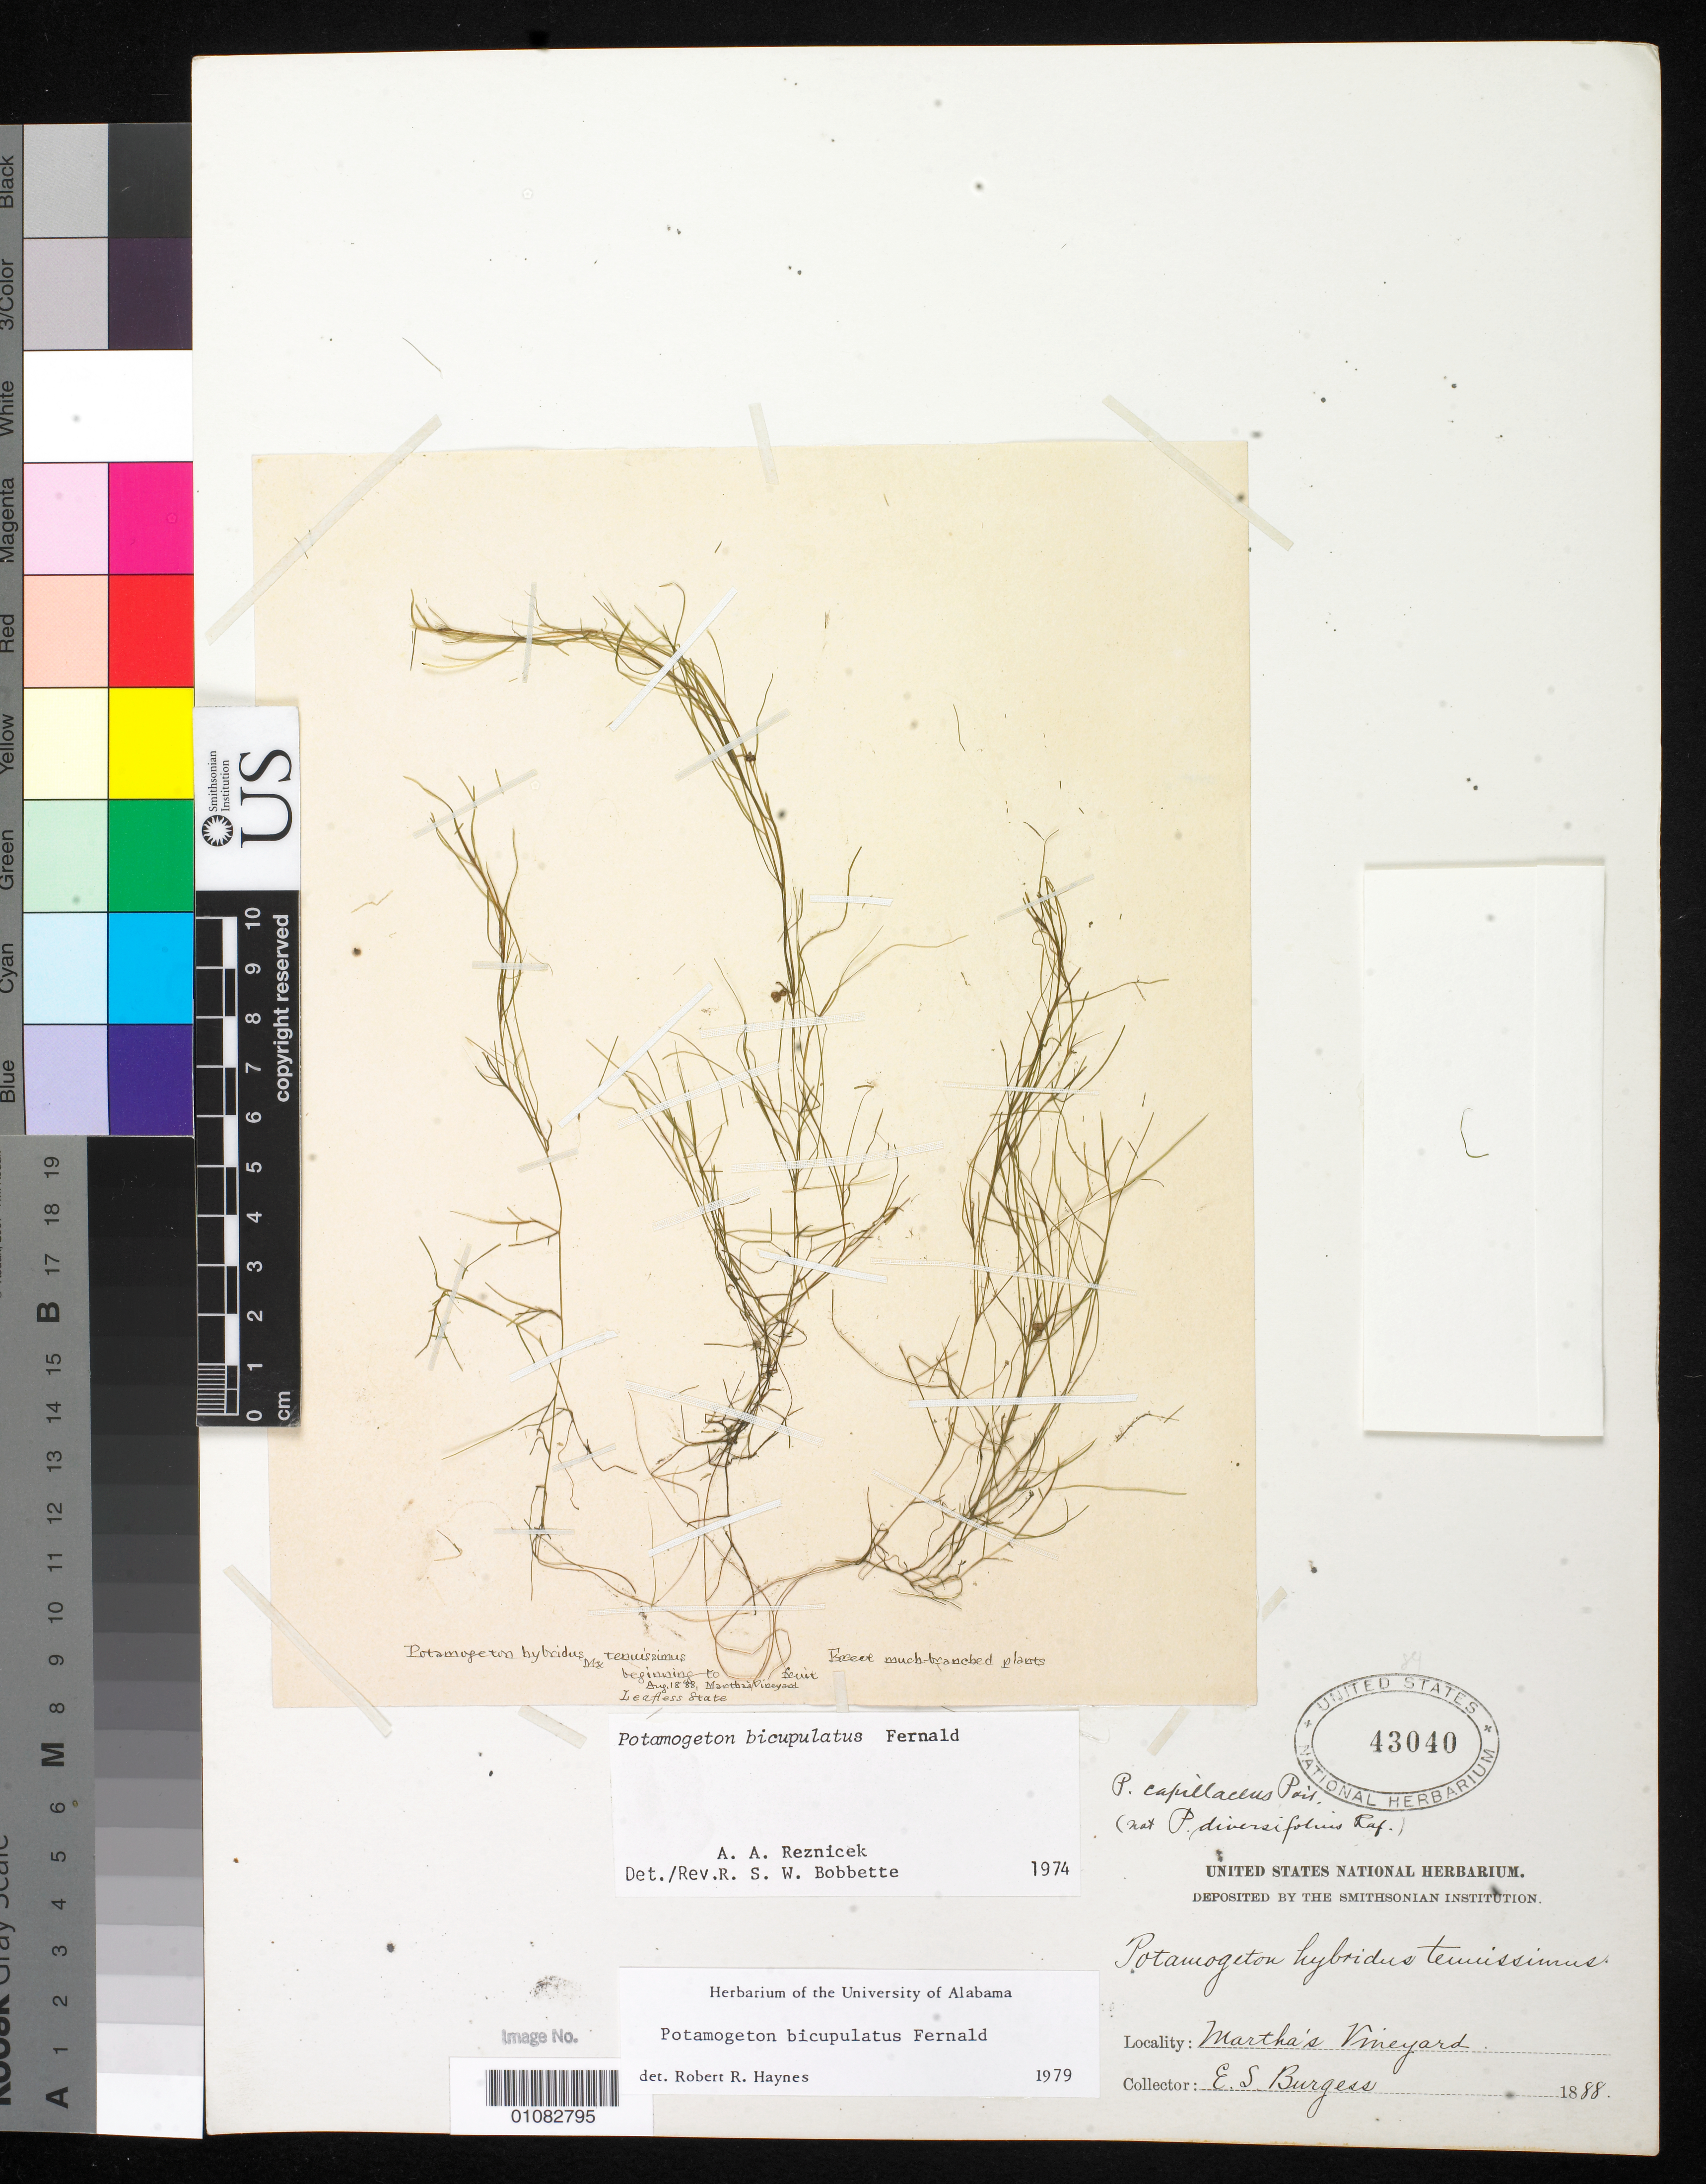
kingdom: Plantae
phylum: Tracheophyta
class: Liliopsida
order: Alismatales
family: Potamogetonaceae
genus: Potamogeton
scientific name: Potamogeton bicupulatus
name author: Fernald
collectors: E. Burgess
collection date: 1888-08-18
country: United States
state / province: Massachusetts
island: Martha's Vineyard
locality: Nitella Pond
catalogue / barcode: US 43040